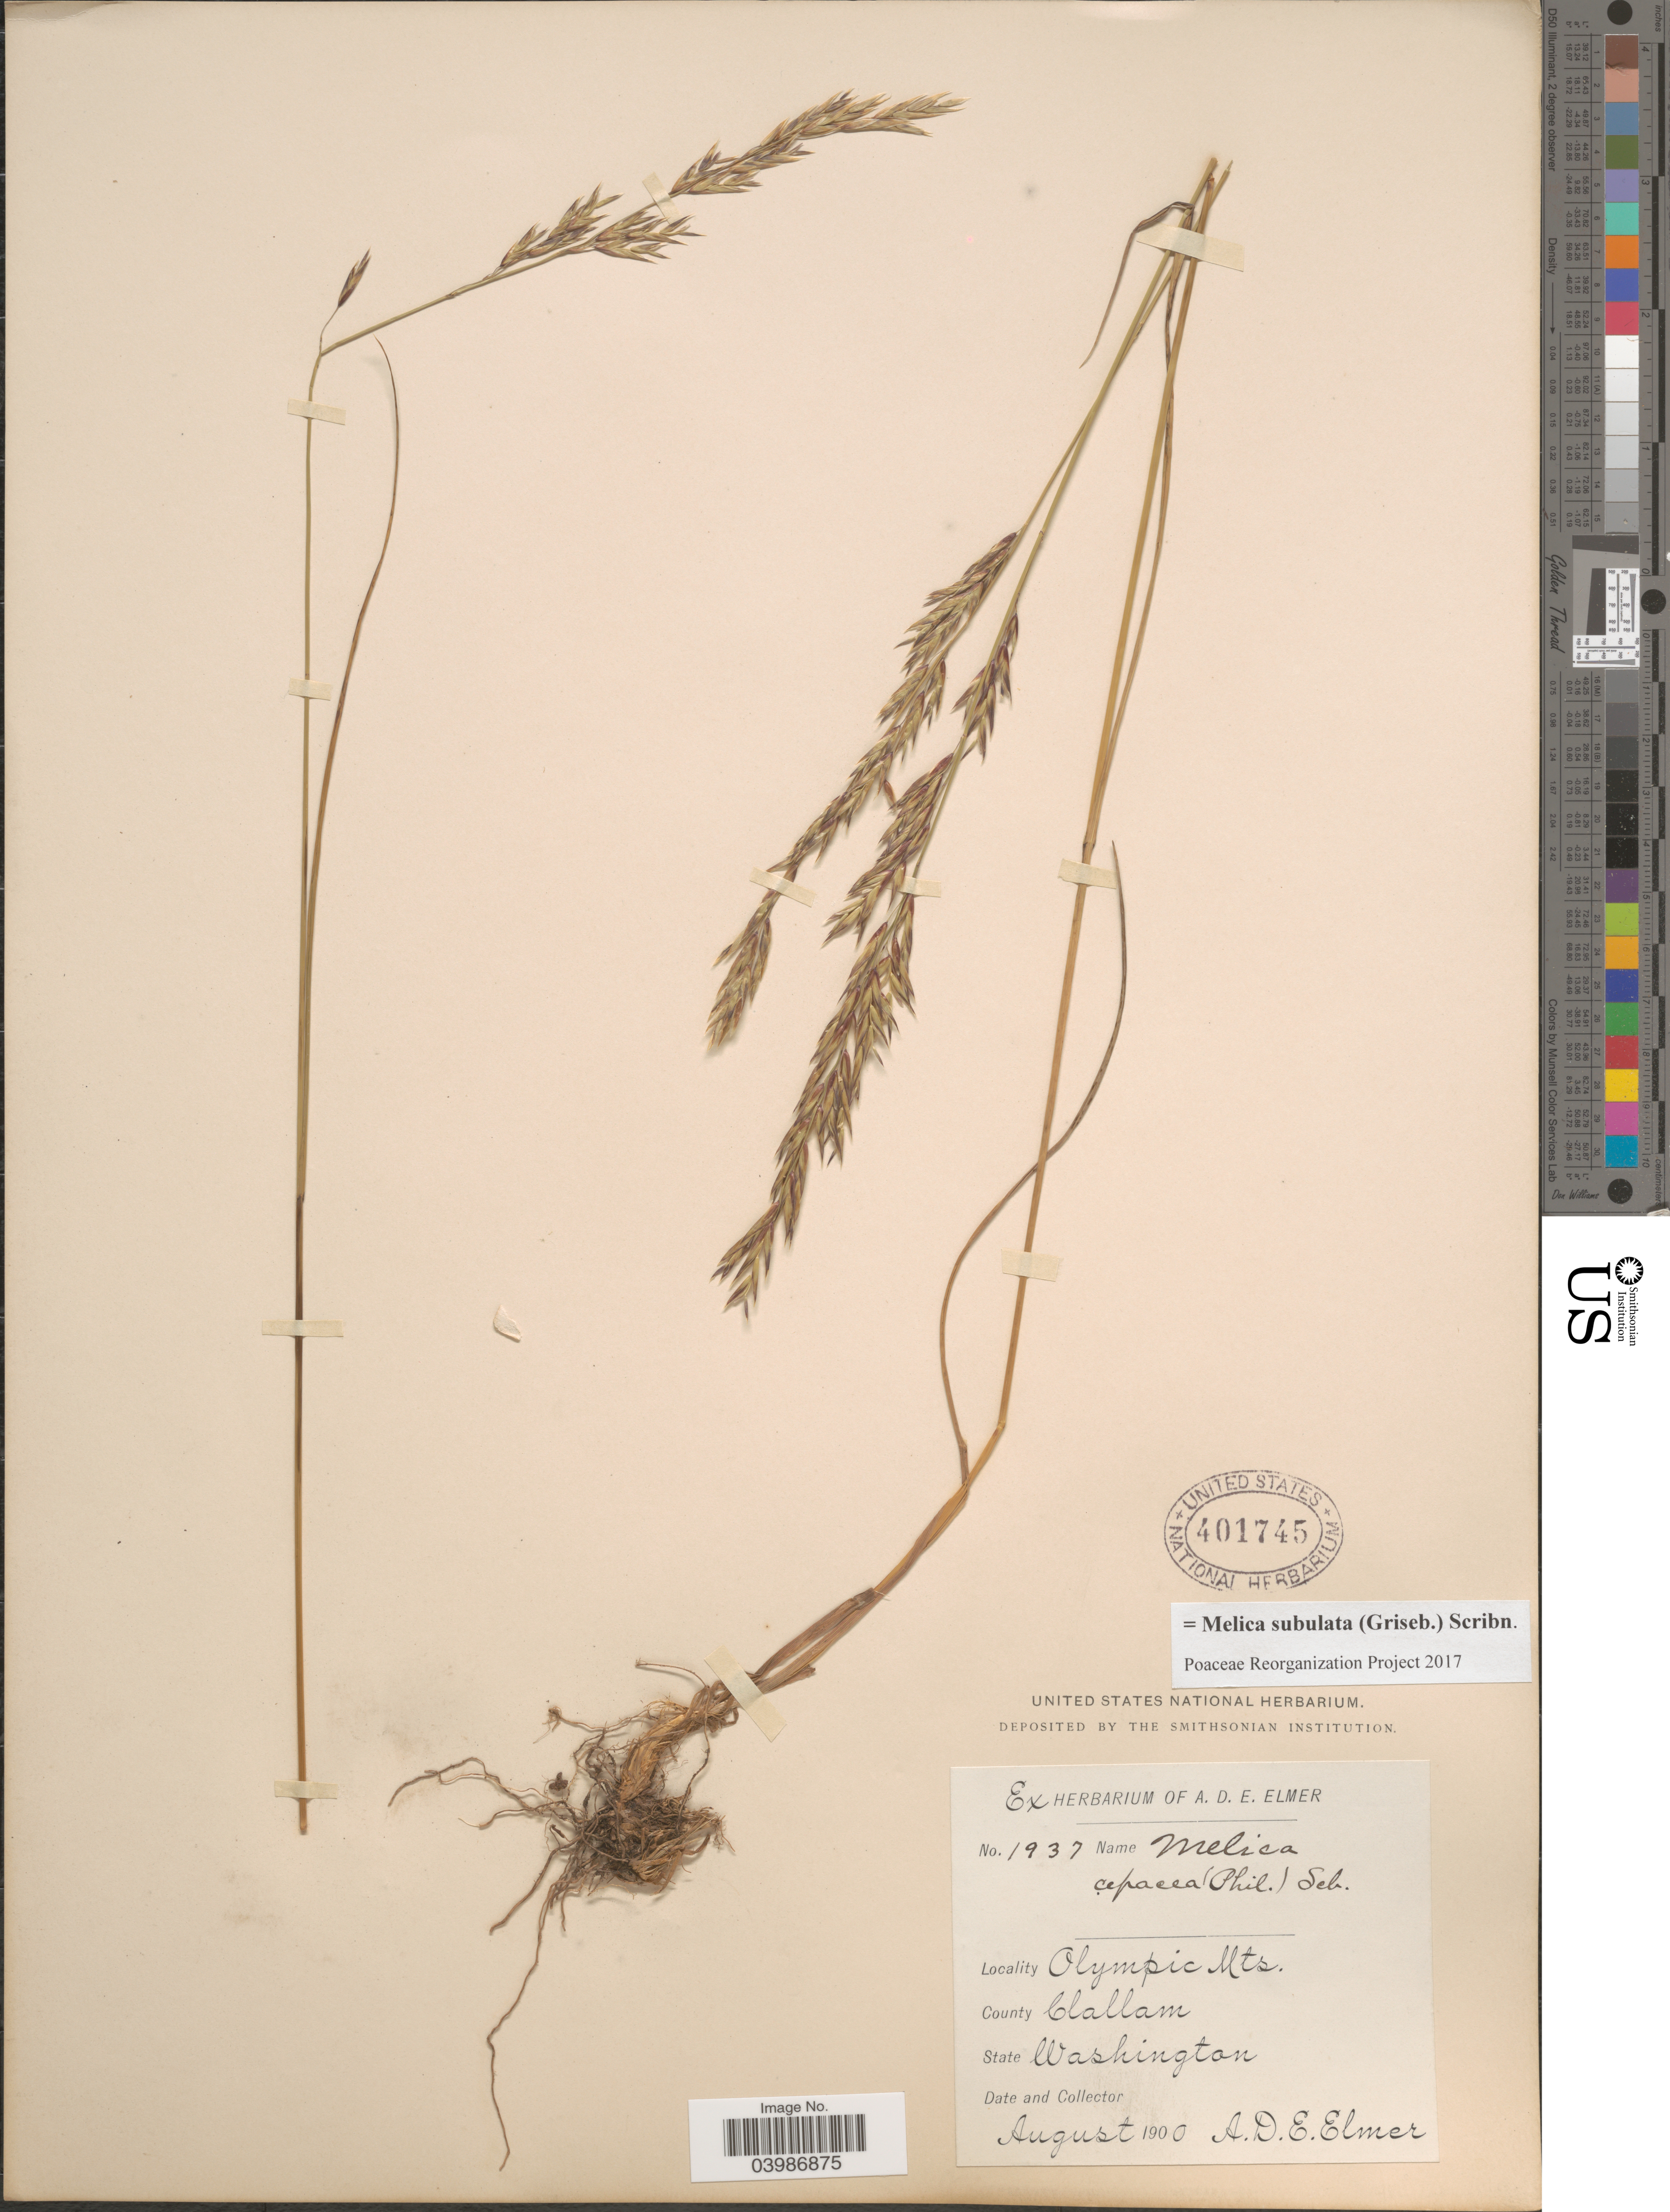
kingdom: Plantae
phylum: Tracheophyta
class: Liliopsida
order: Poales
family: Poaceae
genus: Melica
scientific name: Melica subulata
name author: (Griseb.) Scribn.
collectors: A. D. E. Elmer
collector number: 1937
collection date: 1900-08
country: United States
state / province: Washington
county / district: Clallam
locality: Olympic Mts. County Clallam.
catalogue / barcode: US 401745